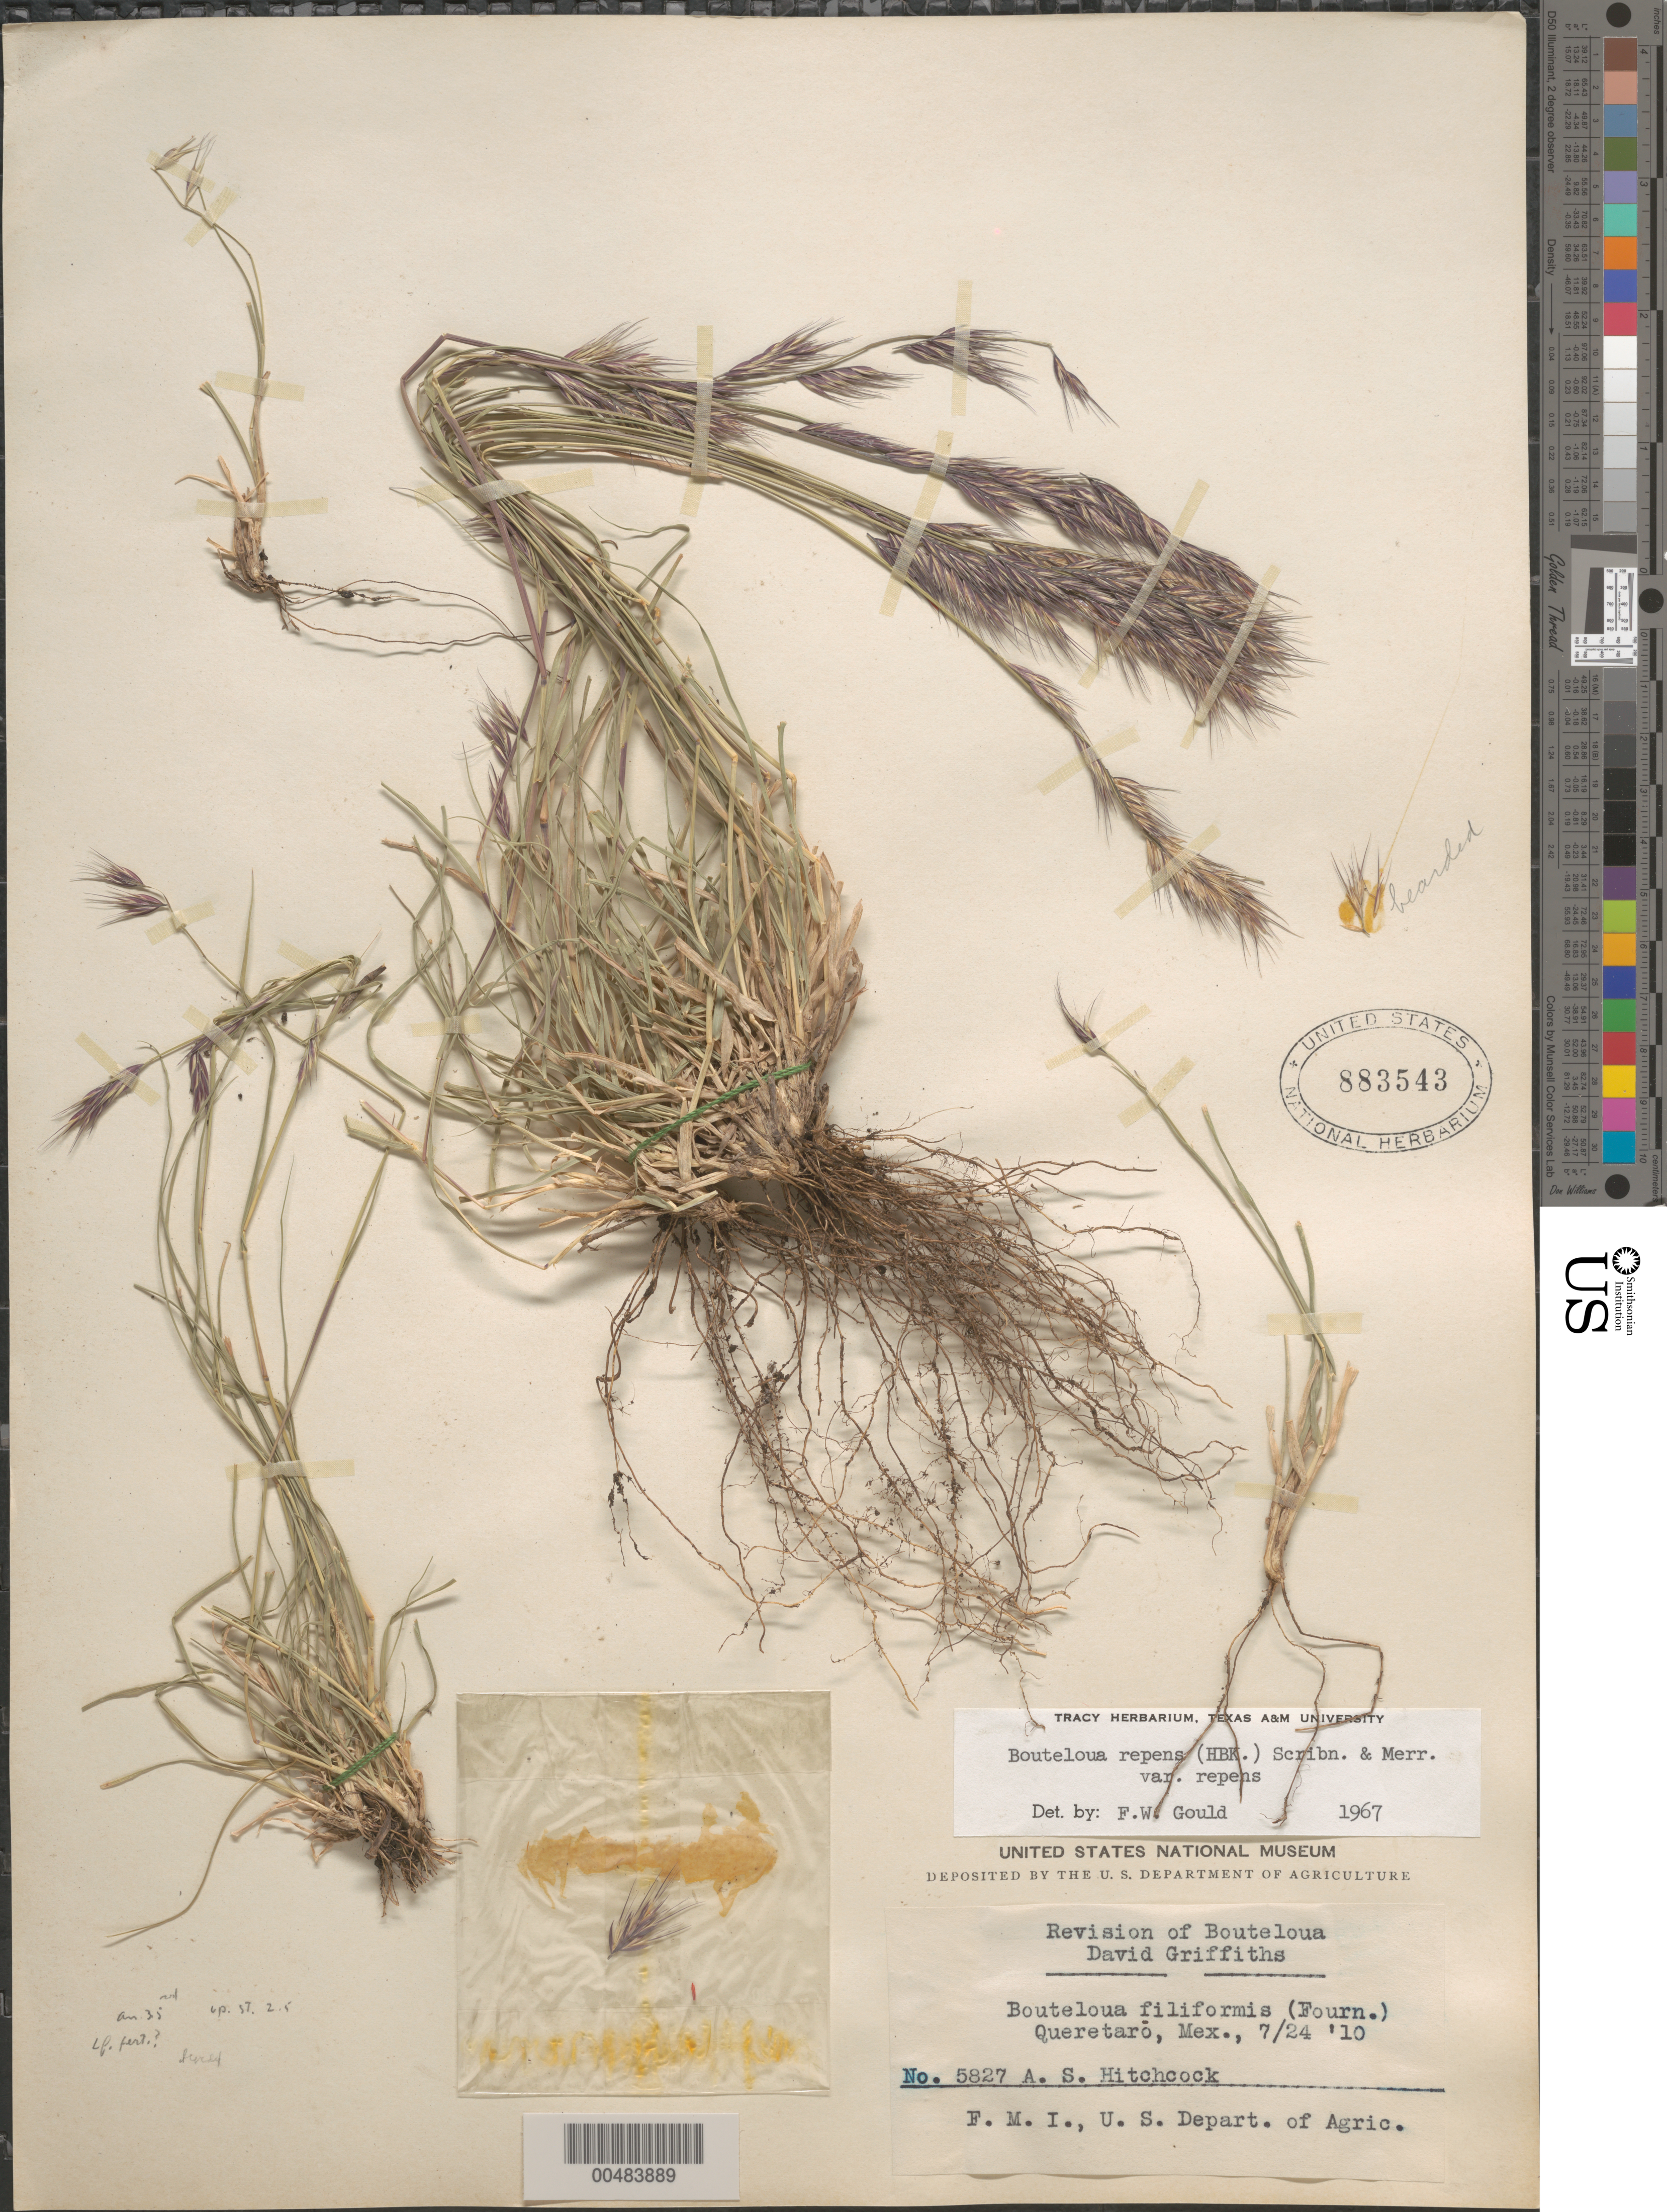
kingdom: Plantae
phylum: Tracheophyta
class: Liliopsida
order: Poales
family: Poaceae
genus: Bouteloua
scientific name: Bouteloua repens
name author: (Kunth) Scribn. & Merr.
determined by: Gould, F. W.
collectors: A. S. Hitchcock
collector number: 5827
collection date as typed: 24 Jul 1910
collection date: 1910-07-24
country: Mexico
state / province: Querétaro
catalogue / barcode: US 883543